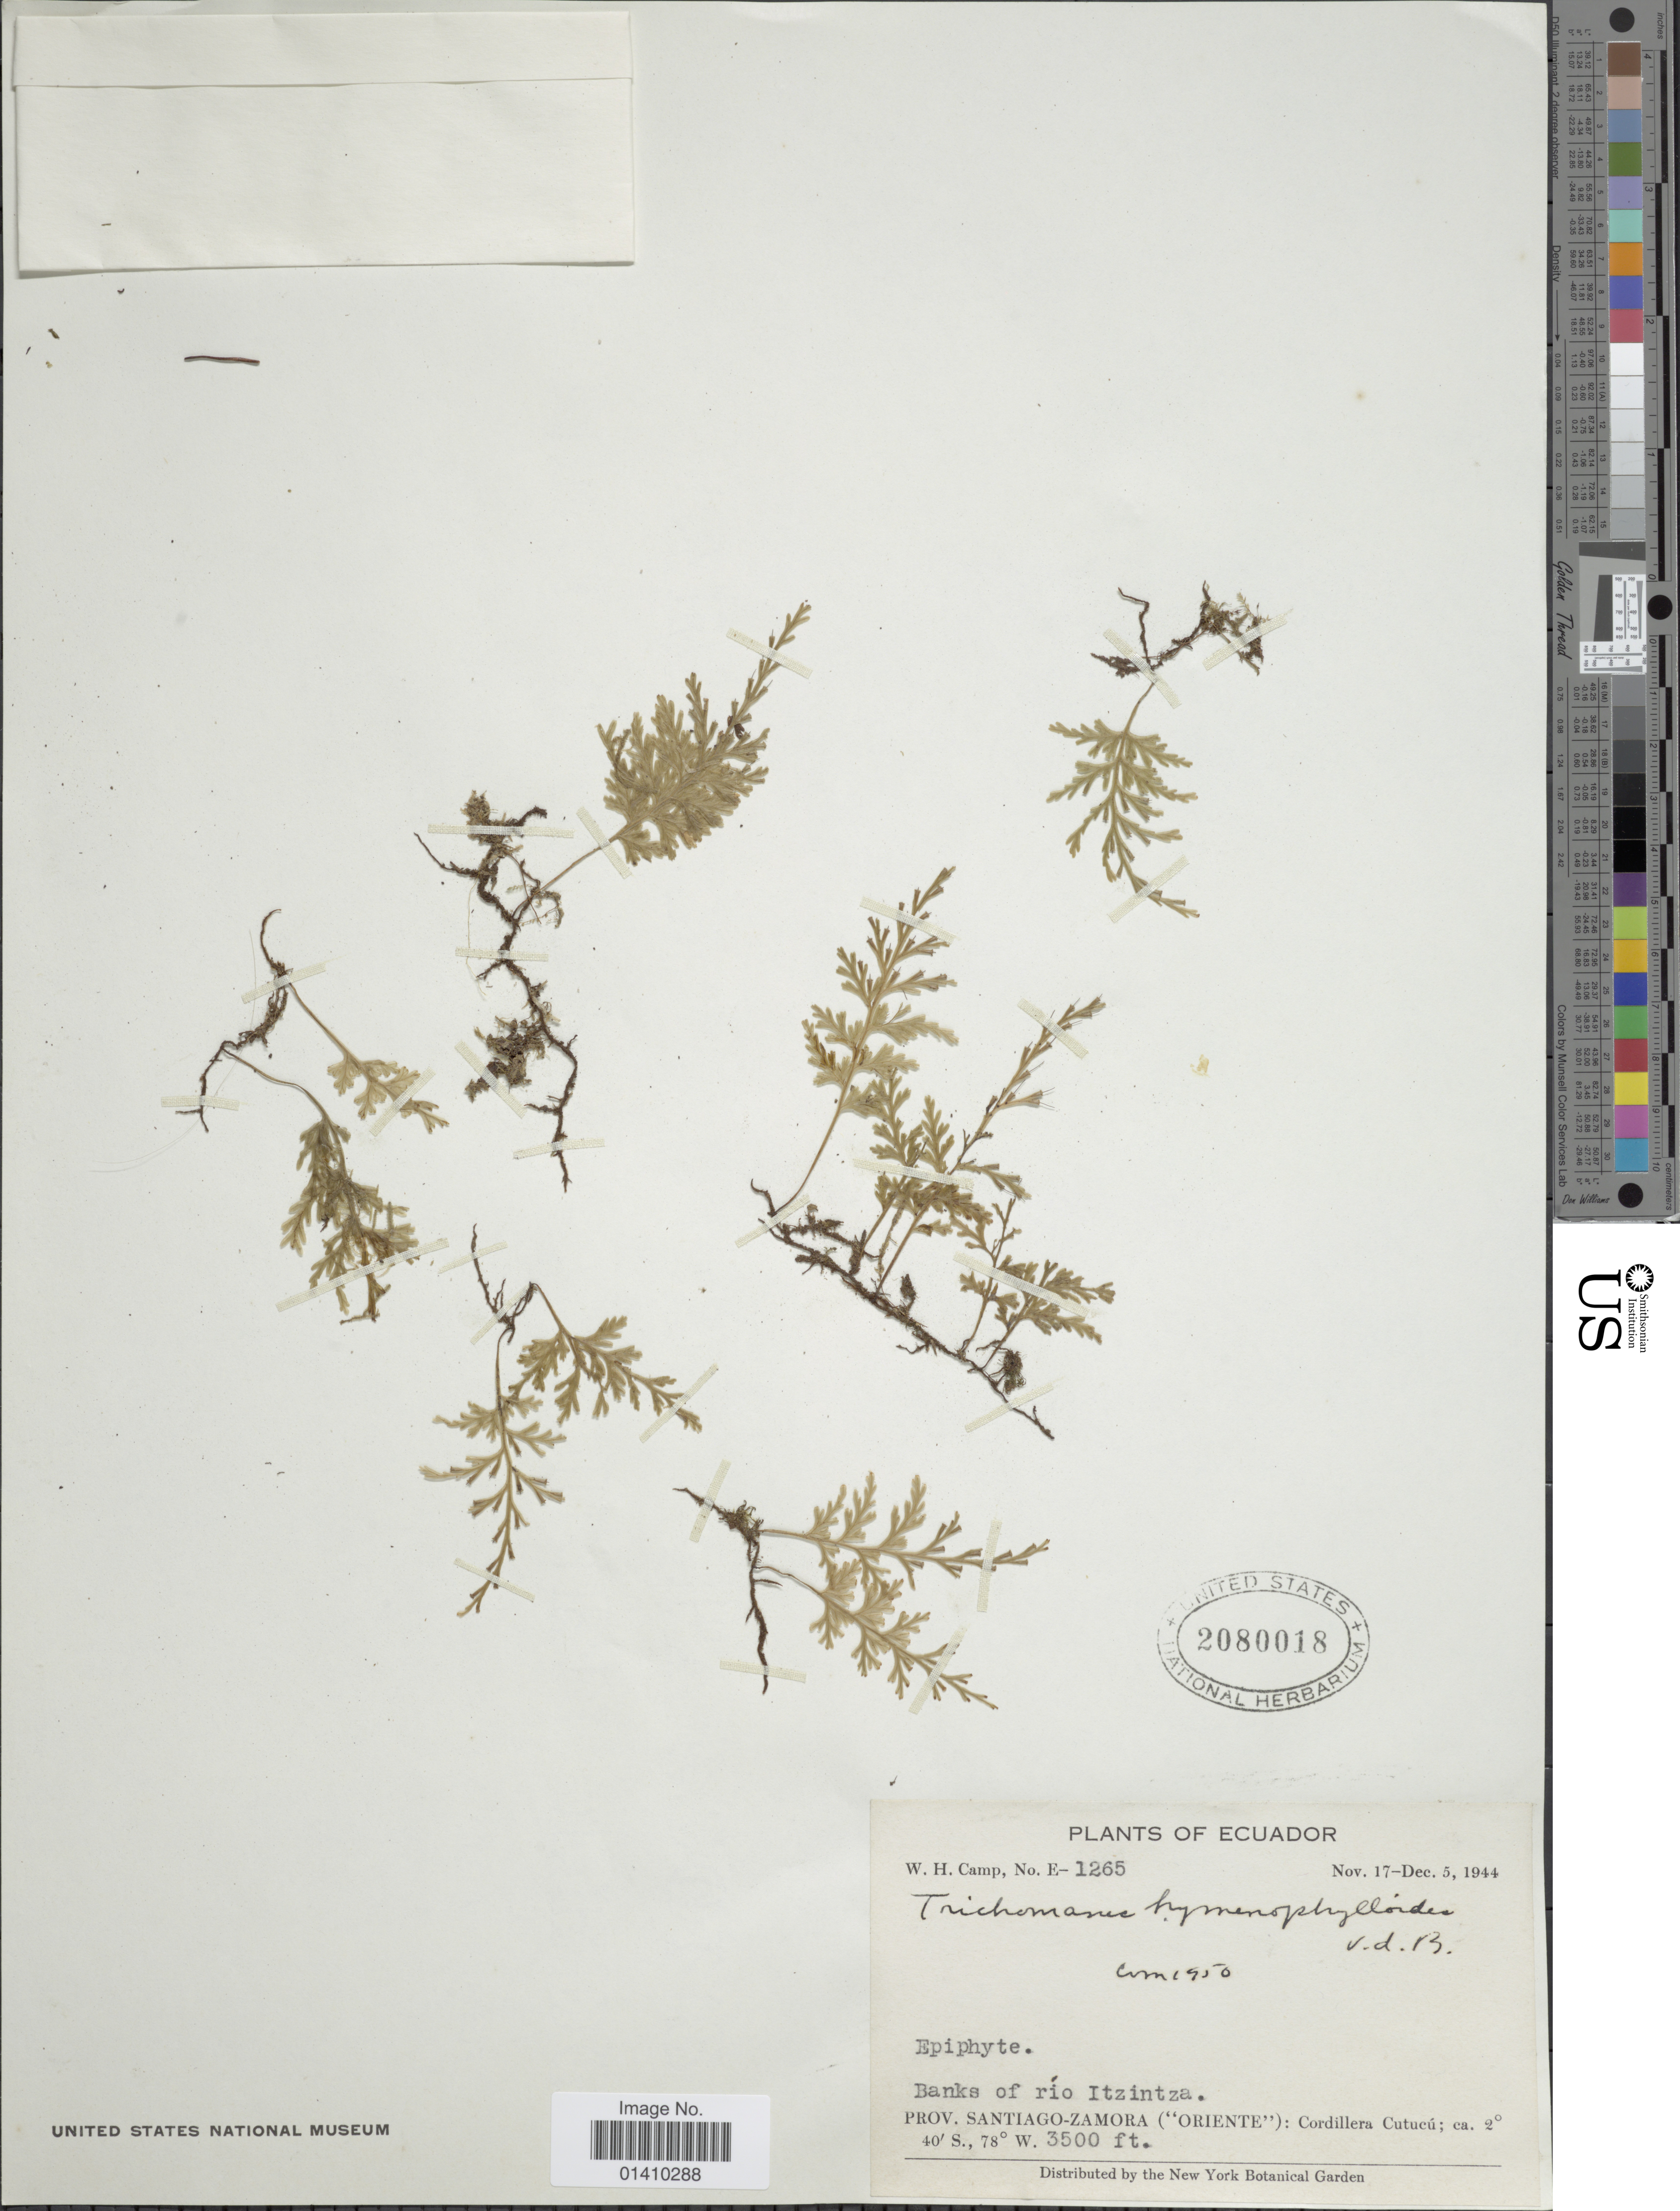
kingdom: Plantae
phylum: Tracheophyta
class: Polypodiopsida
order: Hymenophyllales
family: Hymenophyllaceae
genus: Polyphlebium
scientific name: Polyphlebium hymenophylloides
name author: (Bosch) Ebihara & Dubuisson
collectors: W. H. Camp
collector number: E-1265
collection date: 1944-11-17/1944-12-05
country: Ecuador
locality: Banks of Rio Itzintza. Prov. Santiago-Zamora (Oriente): Cordillera Cutucu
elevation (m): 1067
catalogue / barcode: US 2080018